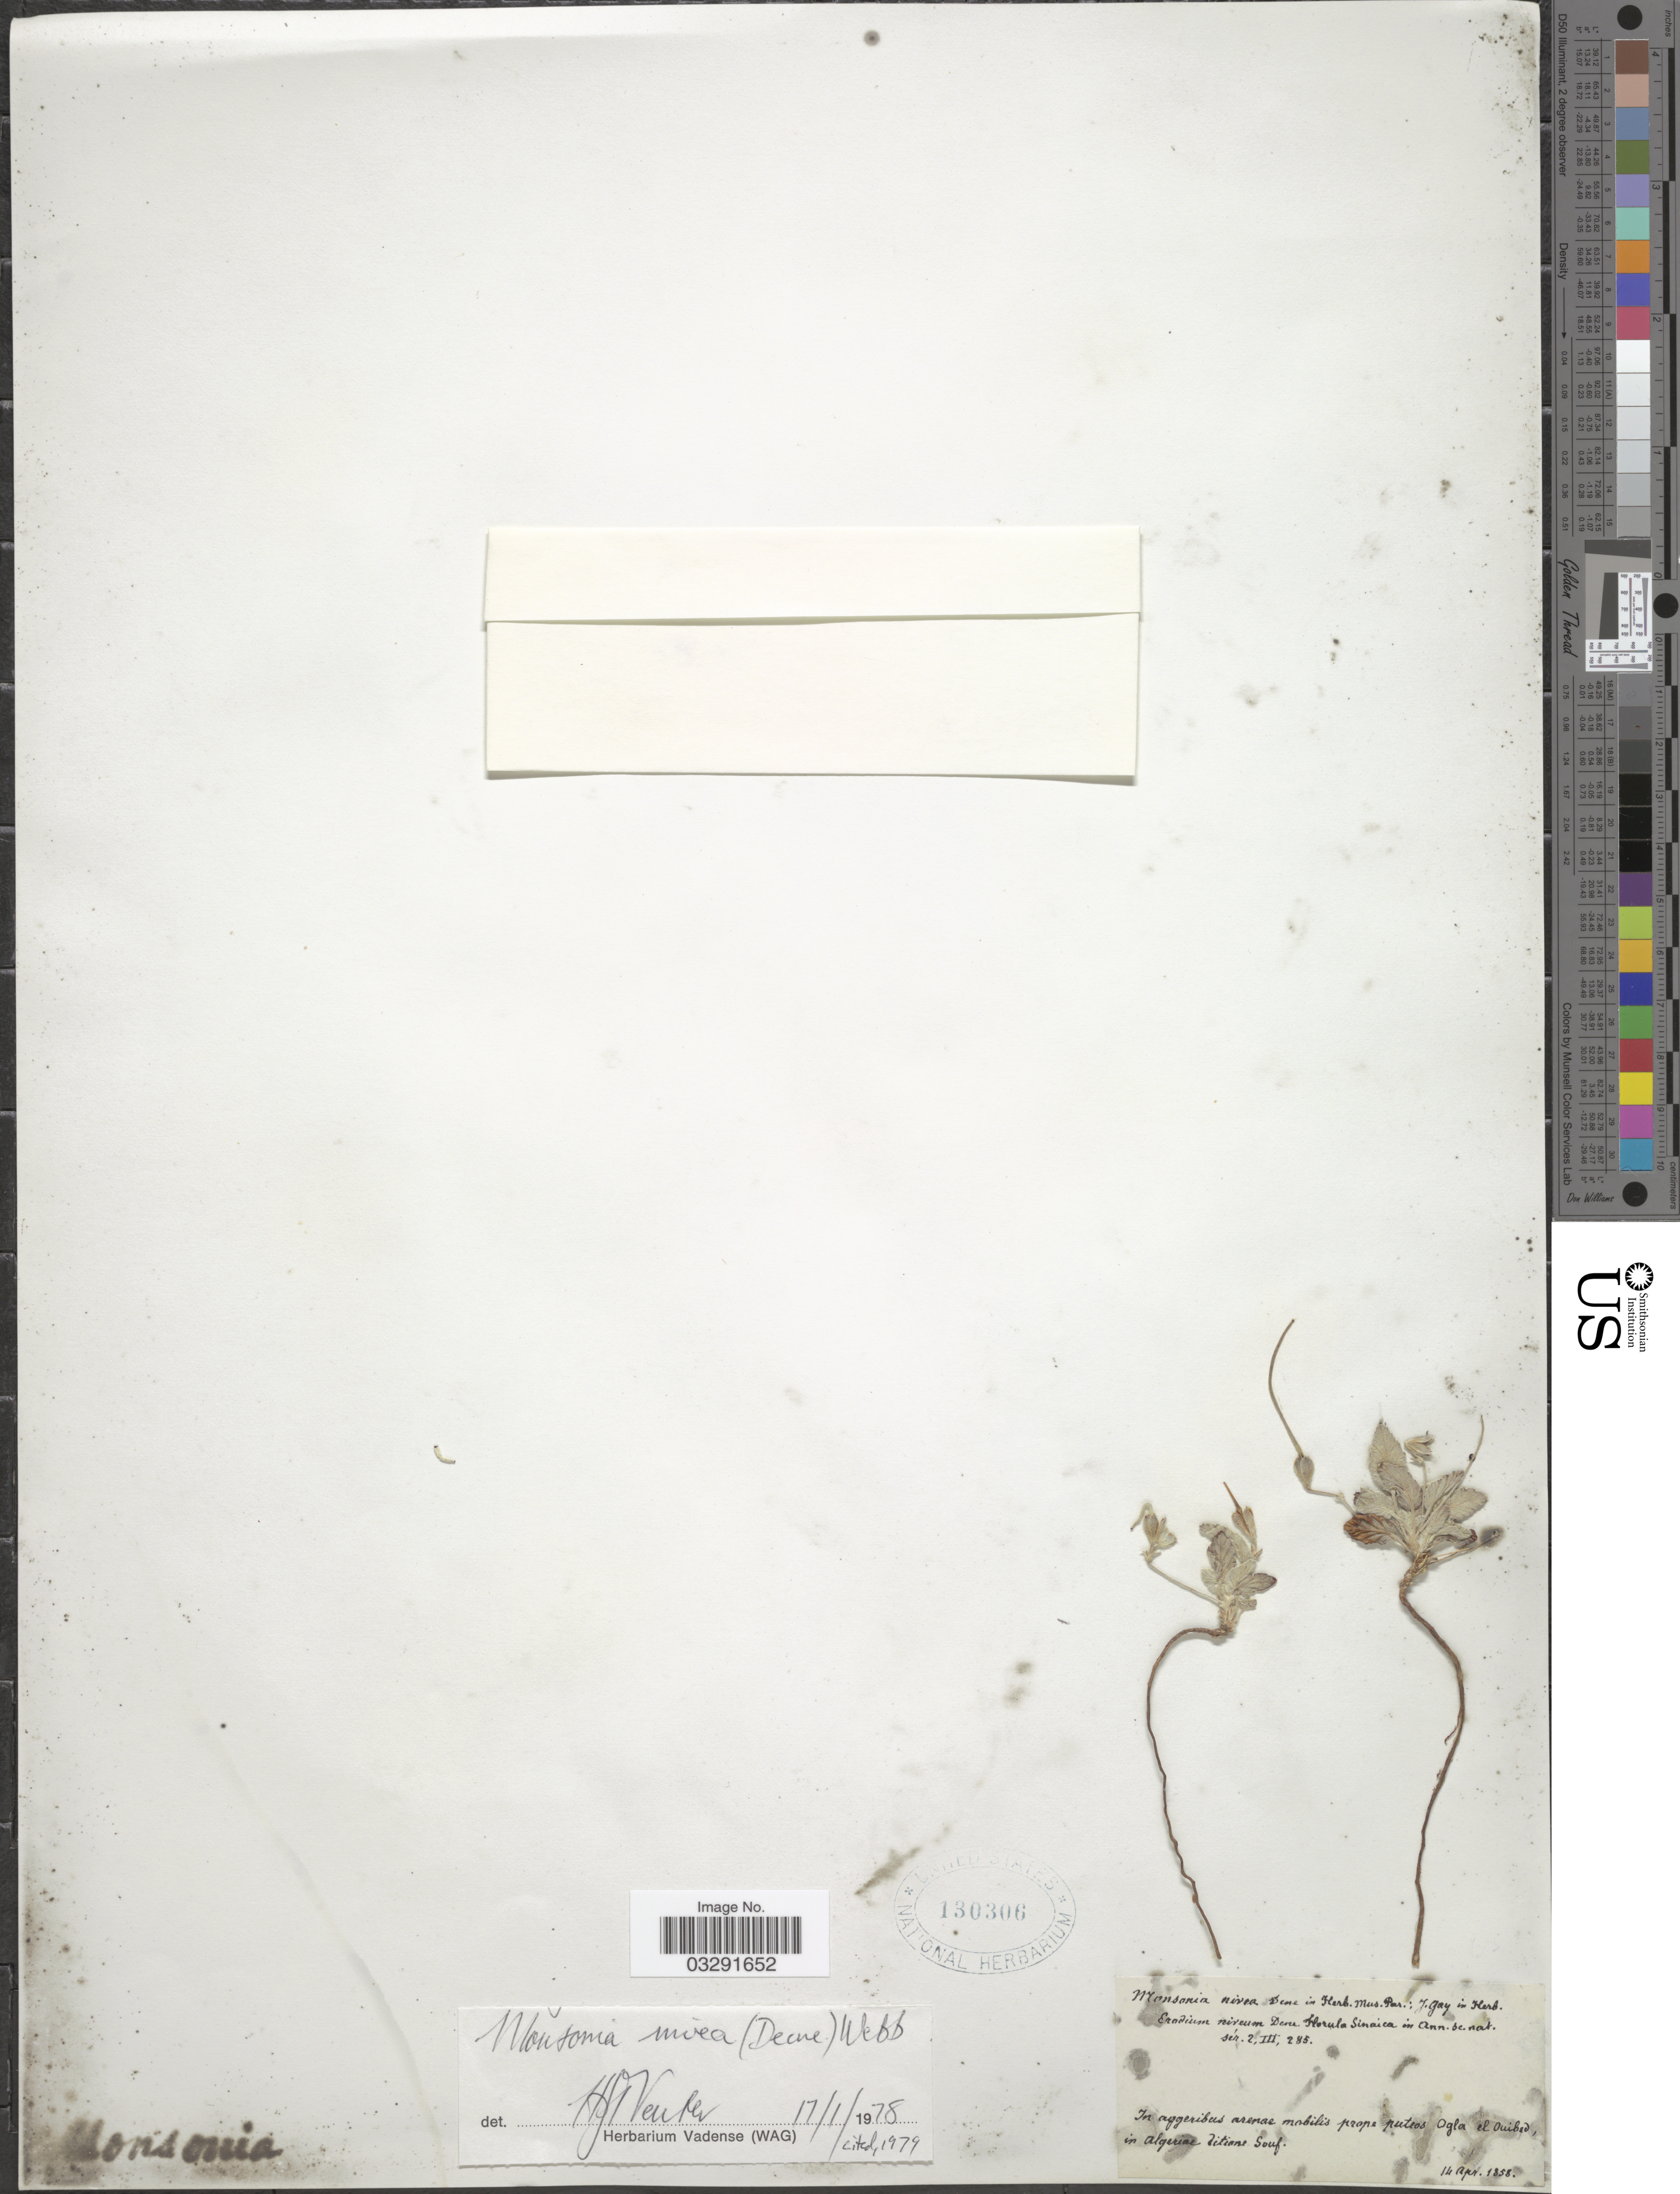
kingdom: Plantae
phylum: Tracheophyta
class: Magnoliopsida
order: Geraniales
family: Geraniaceae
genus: Monsonia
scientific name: Monsonia nivea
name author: (Decne.) Decne. ex Webb.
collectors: J. Gay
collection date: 1858-04-14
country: Algeria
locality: In aggeribus arenae mobilis prope puteos Ogla el Ouibed, in Algeriae ditione Souf.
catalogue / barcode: US 130306